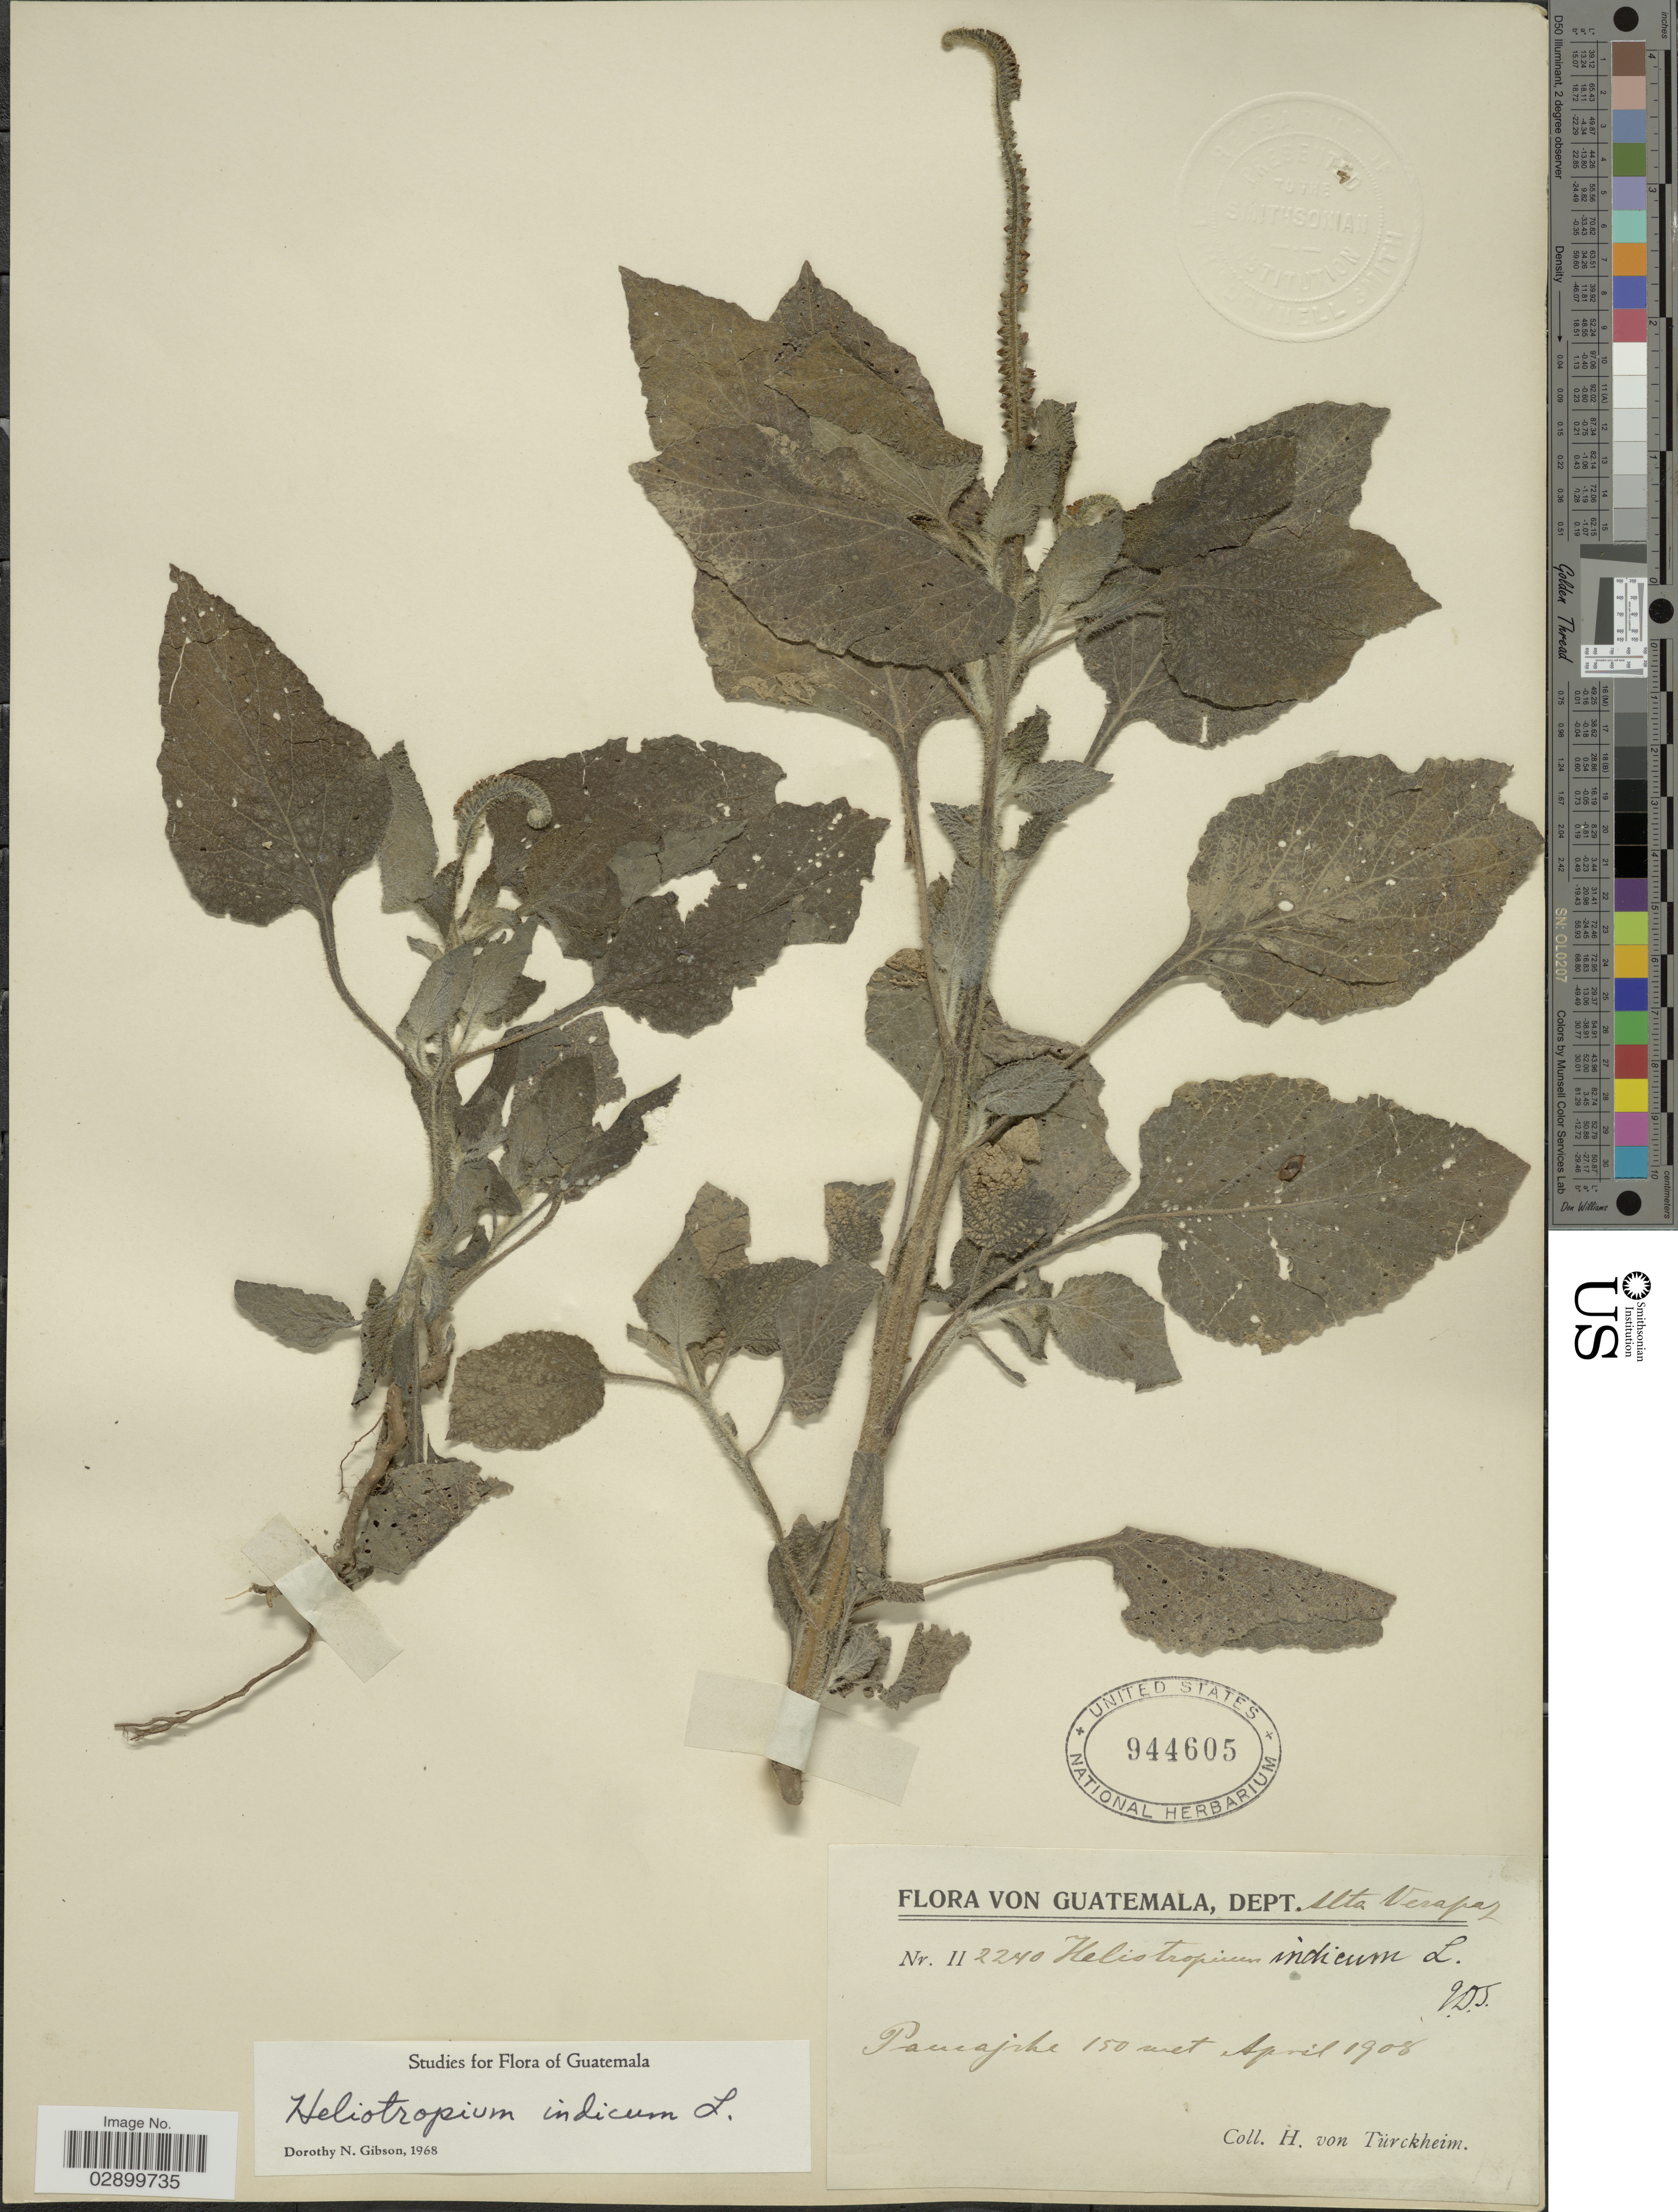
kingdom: Plantae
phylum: Tracheophyta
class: Magnoliopsida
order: Boraginales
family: Heliotropiaceae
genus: Heliotropium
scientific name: Heliotropium indicum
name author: L.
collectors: H. von Türckheim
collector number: II2240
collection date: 1908-04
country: Guatemala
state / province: Alta Verapaz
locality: Dept. Alta Verapaz, Pancajche.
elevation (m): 150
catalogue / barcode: US 944605